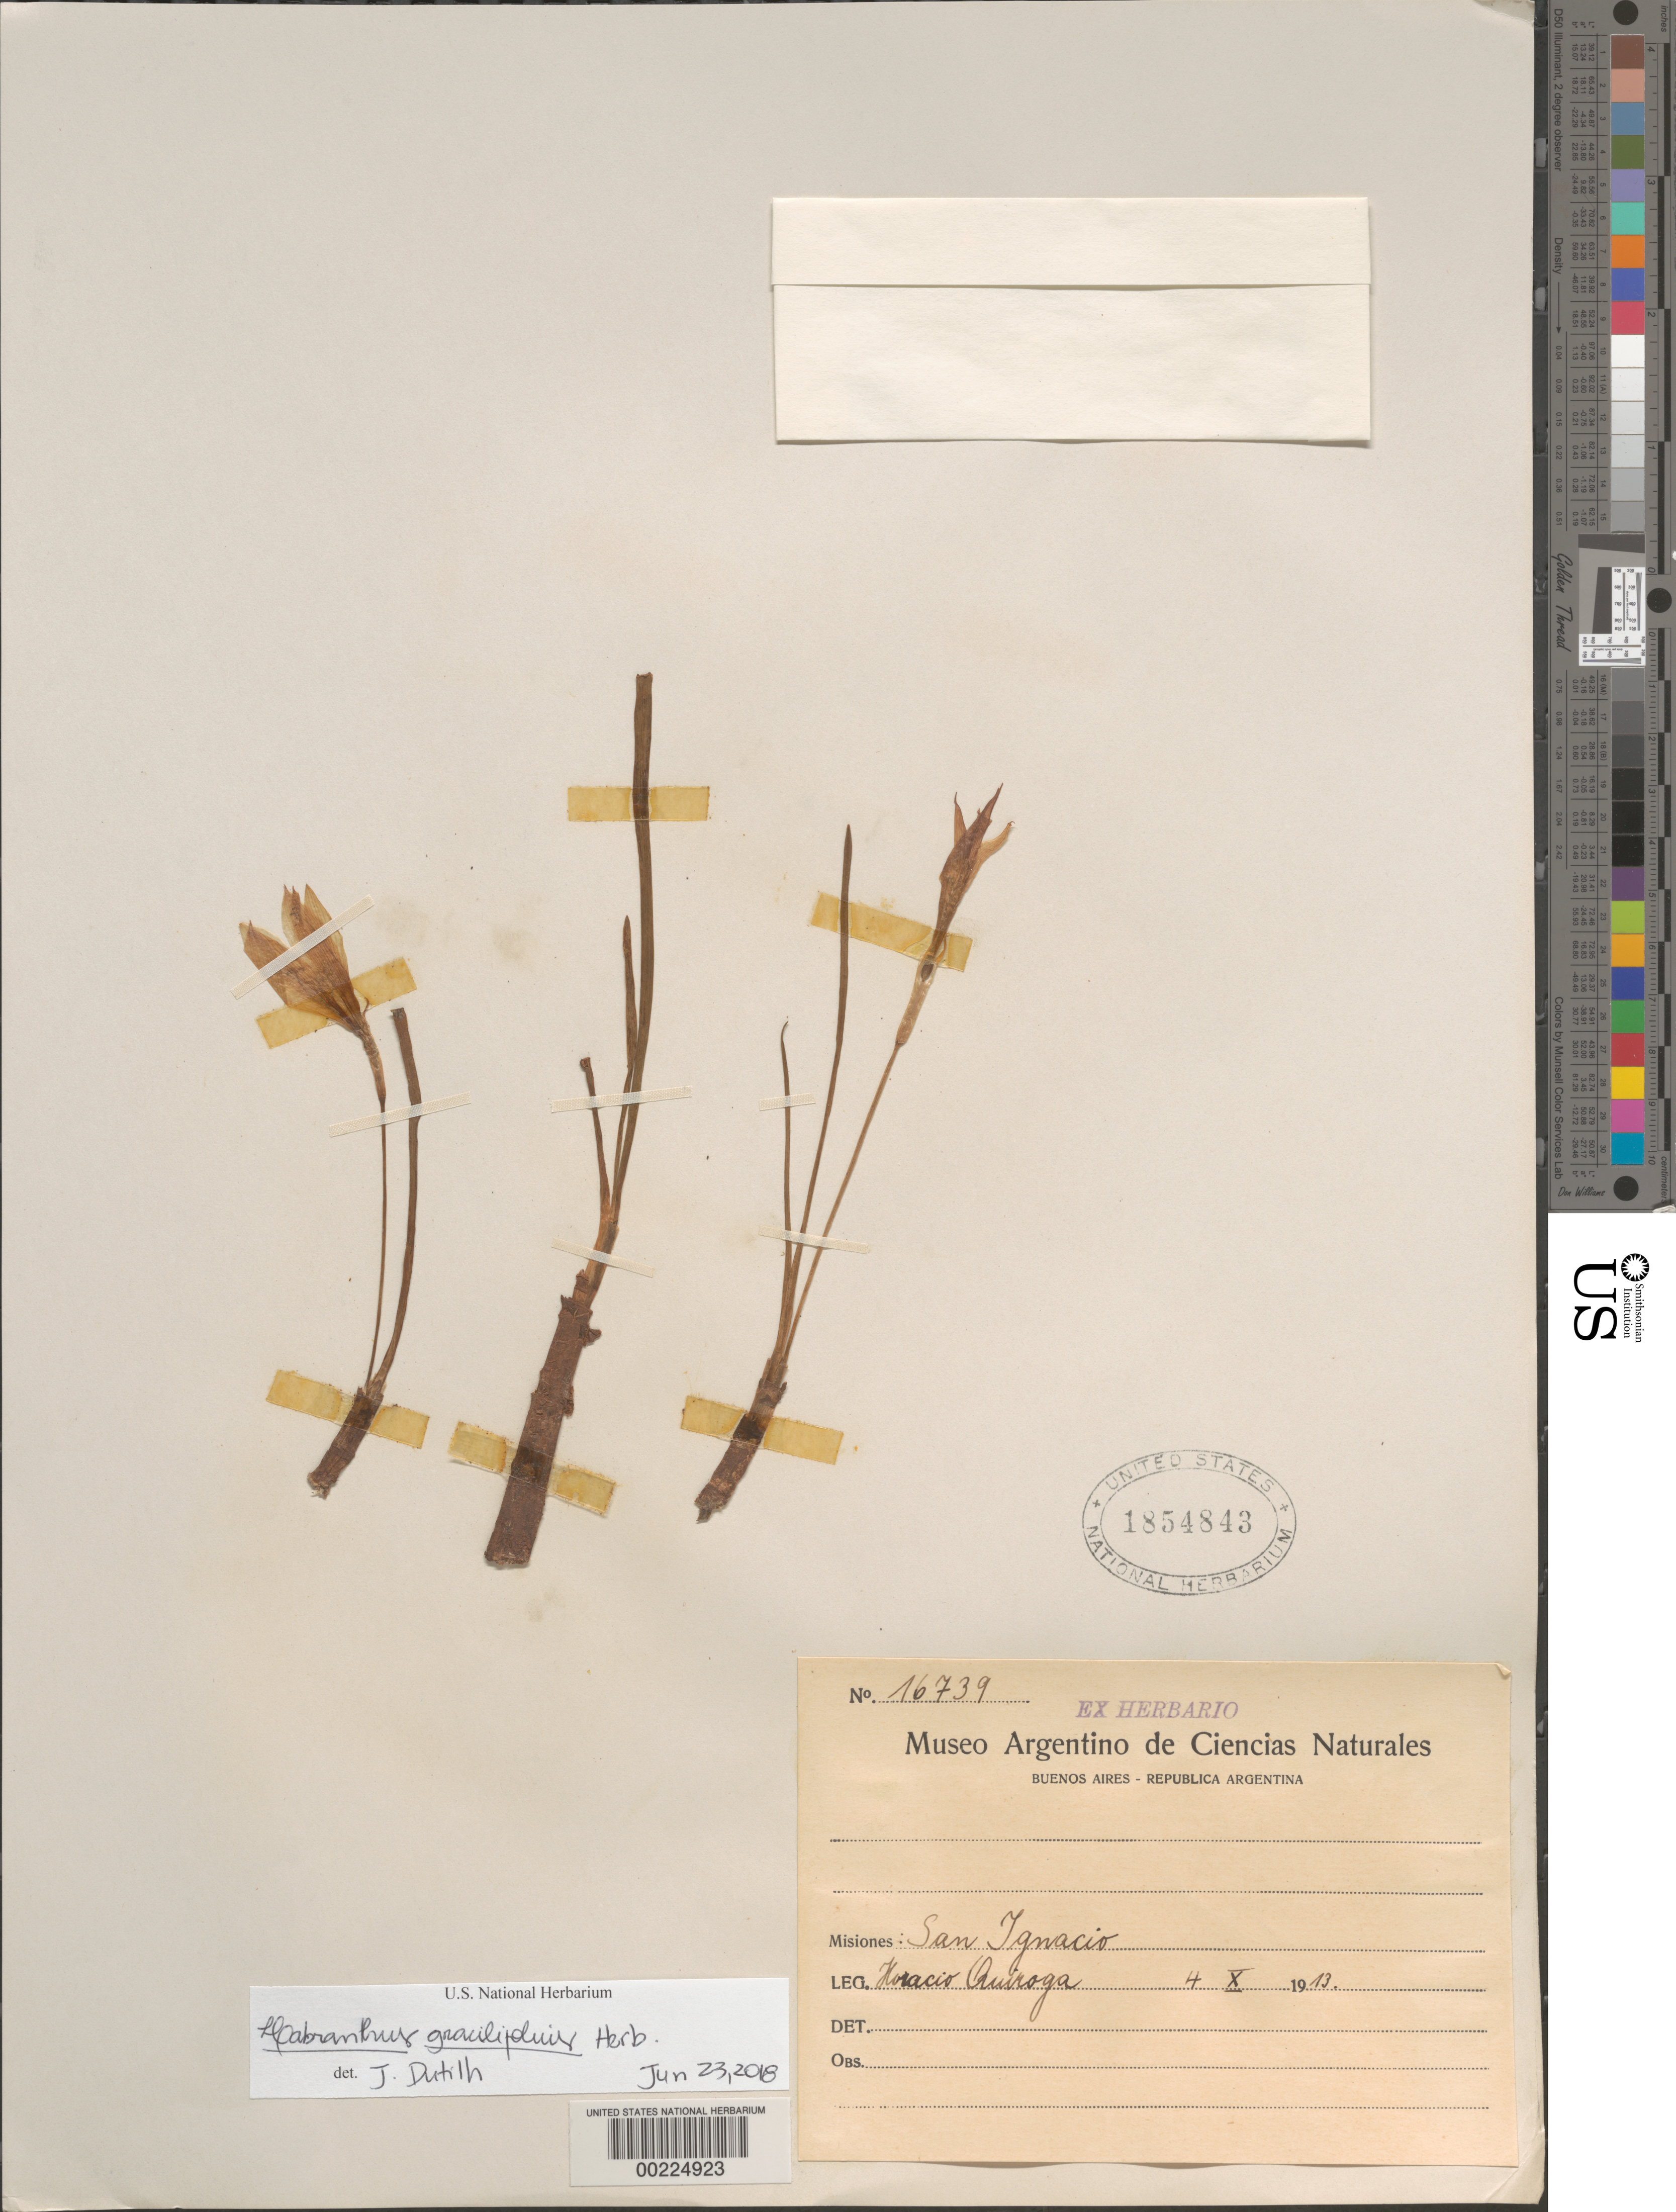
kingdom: Plantae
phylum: Tracheophyta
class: Liliopsida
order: Asparagales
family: Amaryllidaceae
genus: Habranthus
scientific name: Habranthus gracilifolius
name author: Herb.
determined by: Dutilh, Julie H. A.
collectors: H. Quiroga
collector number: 16739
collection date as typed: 04 Oct 1913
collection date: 1913-10-04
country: Argentina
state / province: Misiones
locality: San Ignacio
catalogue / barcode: US 1854843